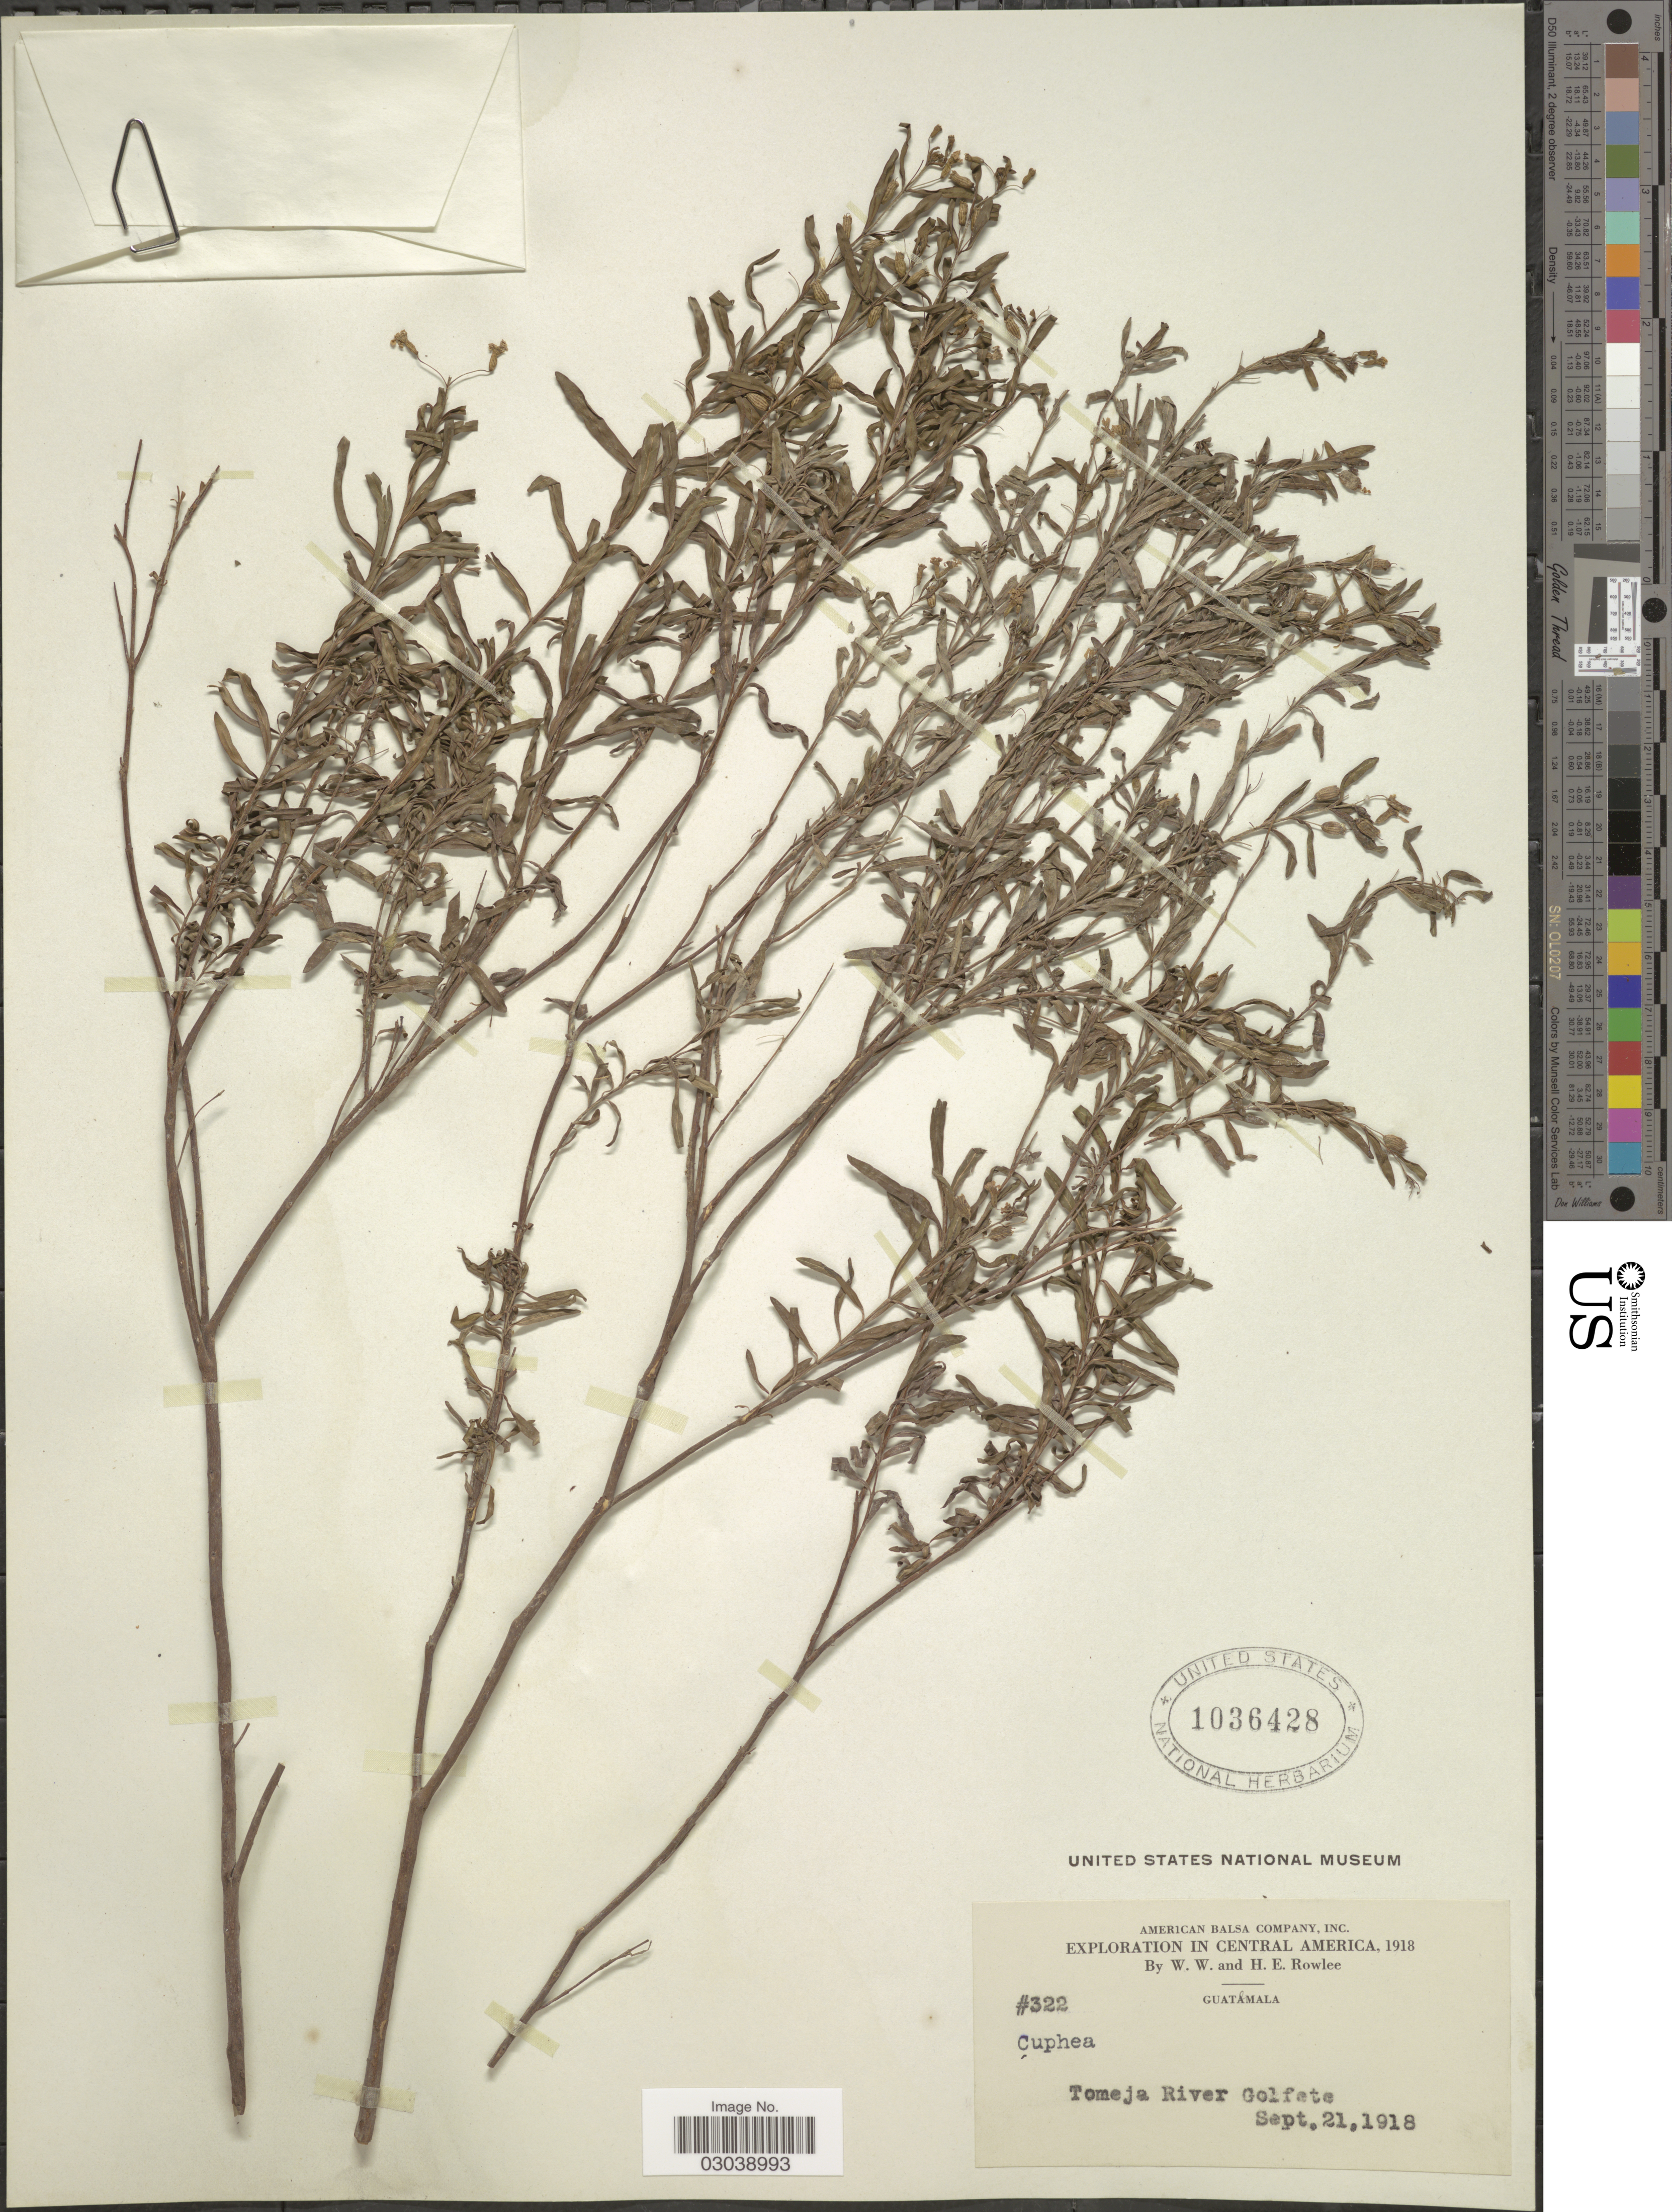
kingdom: Plantae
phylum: Tracheophyta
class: Magnoliopsida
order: Myrtales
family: Lythraceae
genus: Cuphea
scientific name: Cuphea utriculosa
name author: Koehne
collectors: W. W. Rowlee & H. E. Rowlee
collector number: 322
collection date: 1918-09-21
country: Guatemala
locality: Tomeja River Golfete.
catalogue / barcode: US 1036428